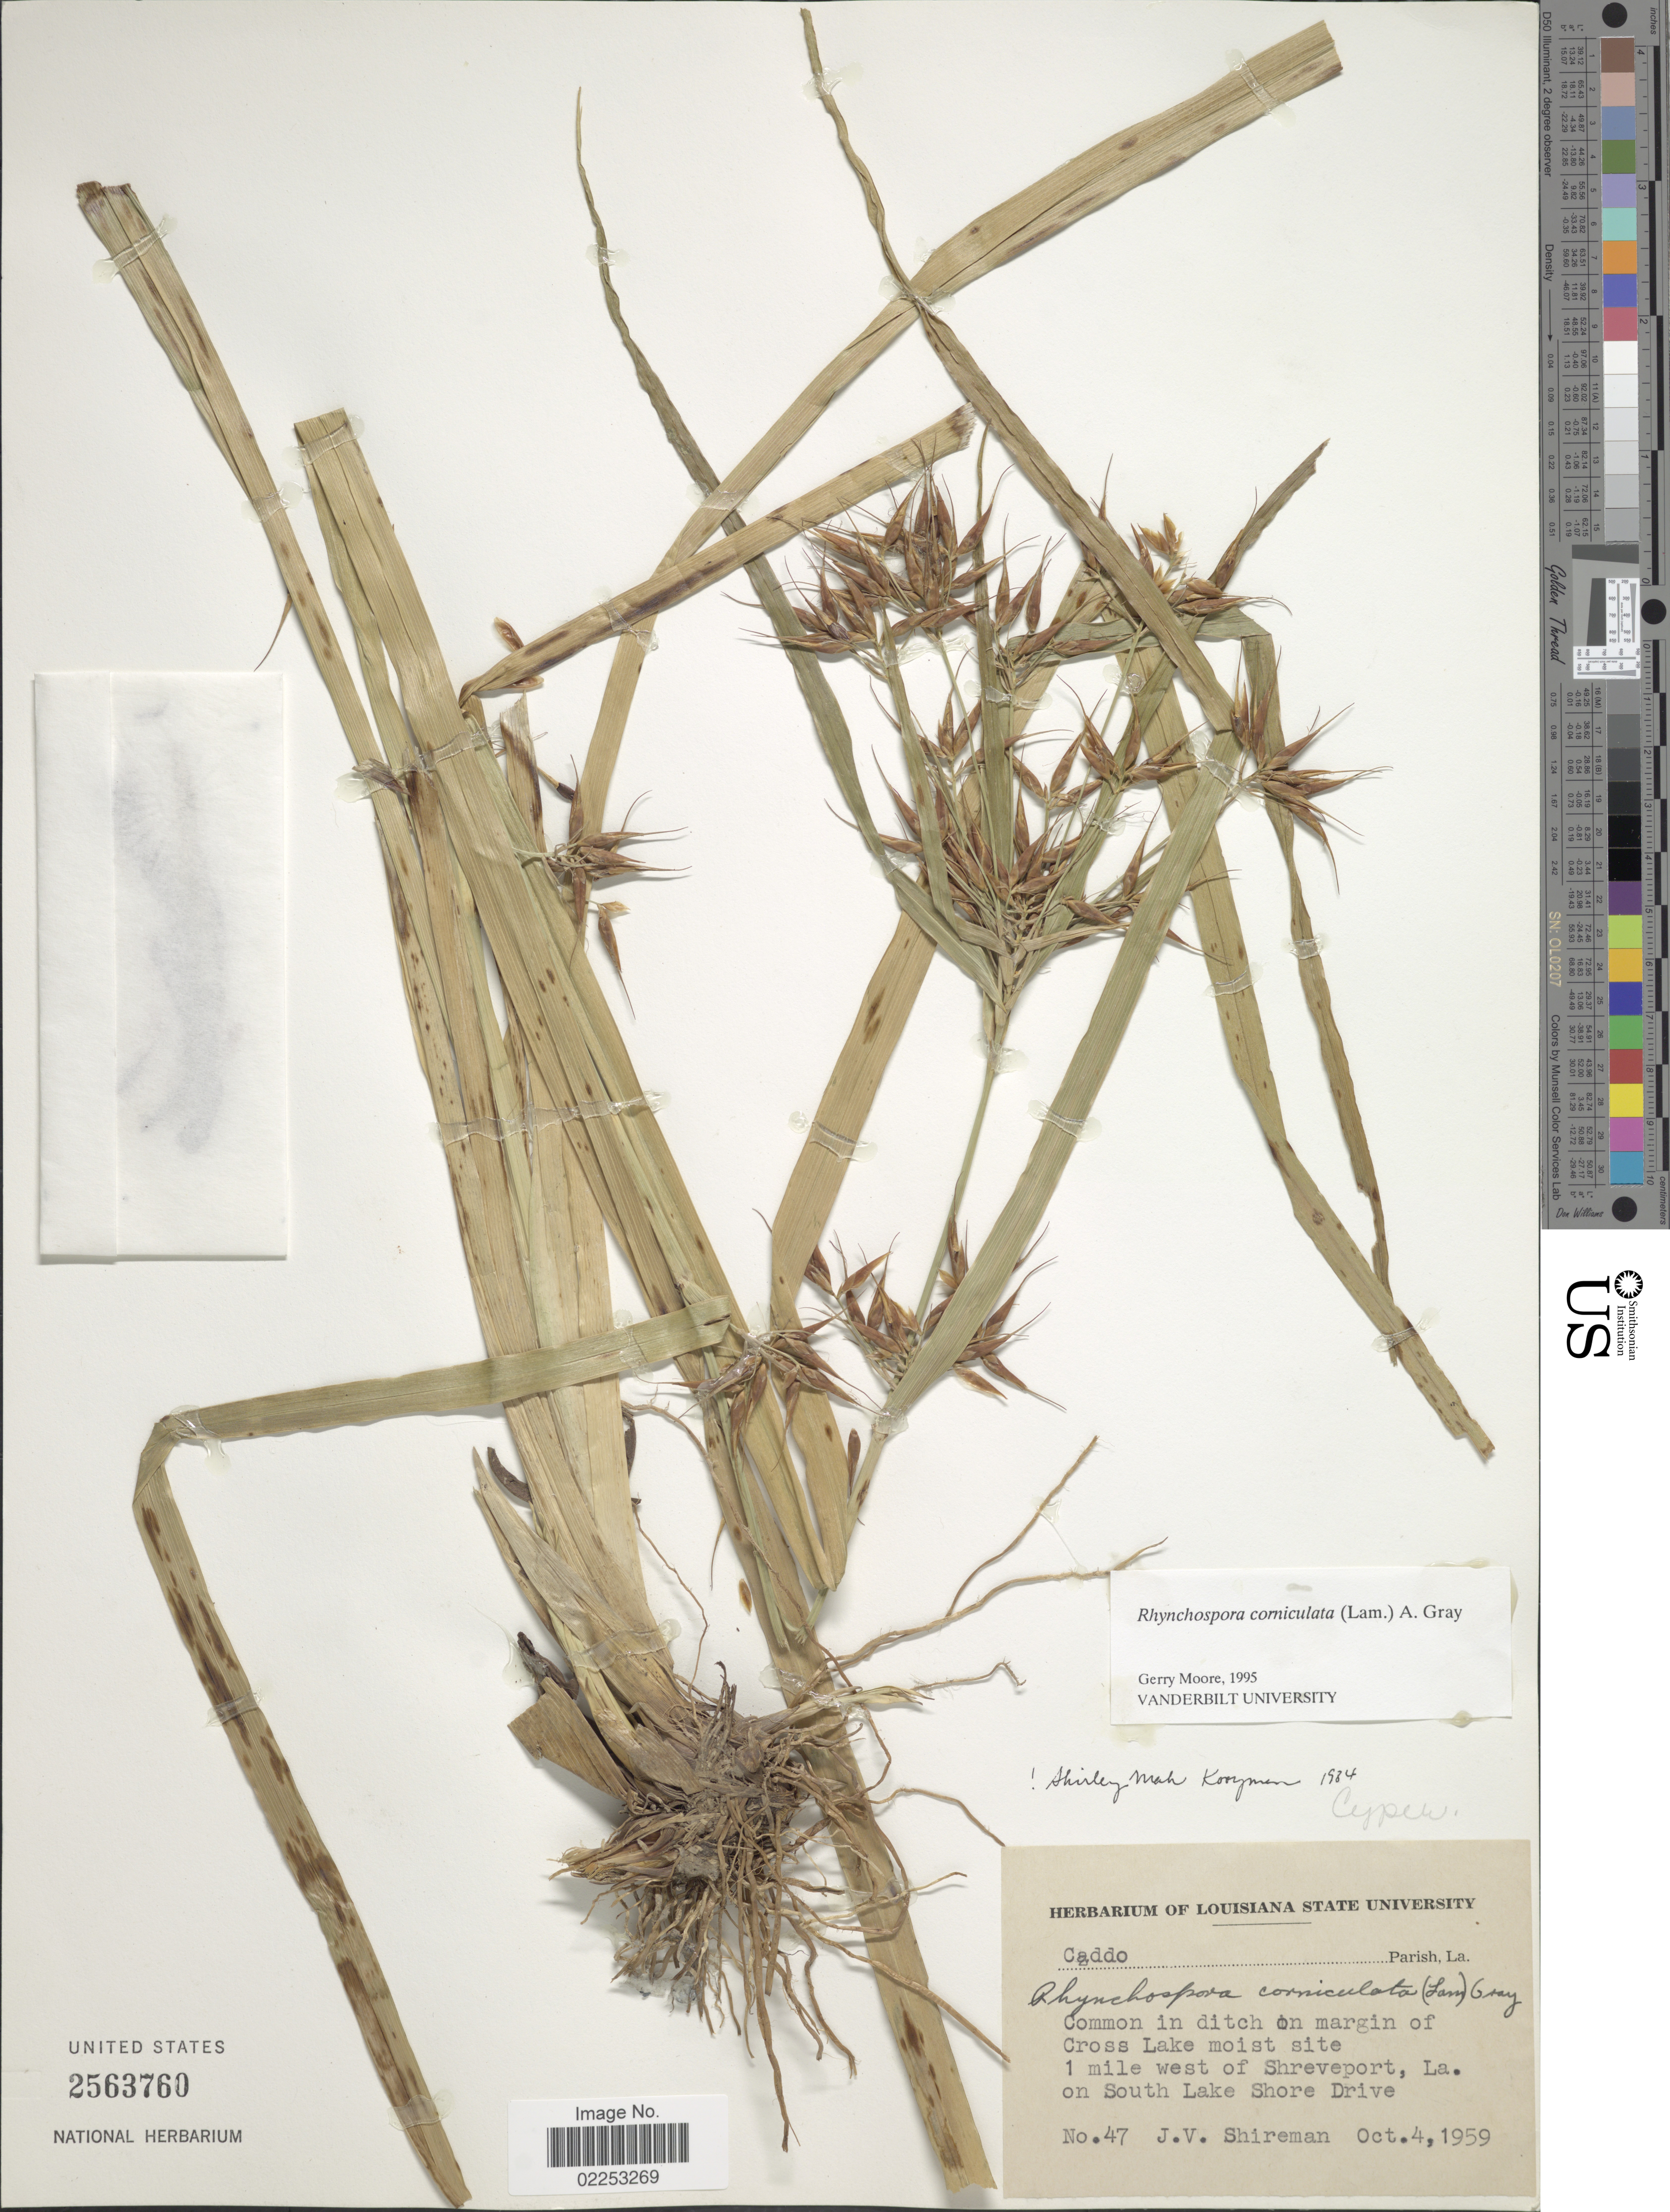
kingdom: Plantae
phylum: Tracheophyta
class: Liliopsida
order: Poales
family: Cyperaceae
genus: Rhynchospora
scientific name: Rhynchospora corniculata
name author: (Lam.) A. Gray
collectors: J. Shireman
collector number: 47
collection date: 1959-10-04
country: United States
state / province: Louisiana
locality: Caddo Parish. Cross Lake moist site. 1 mile west of Shreveport on South Lake Shore Drive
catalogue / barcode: US 2563760